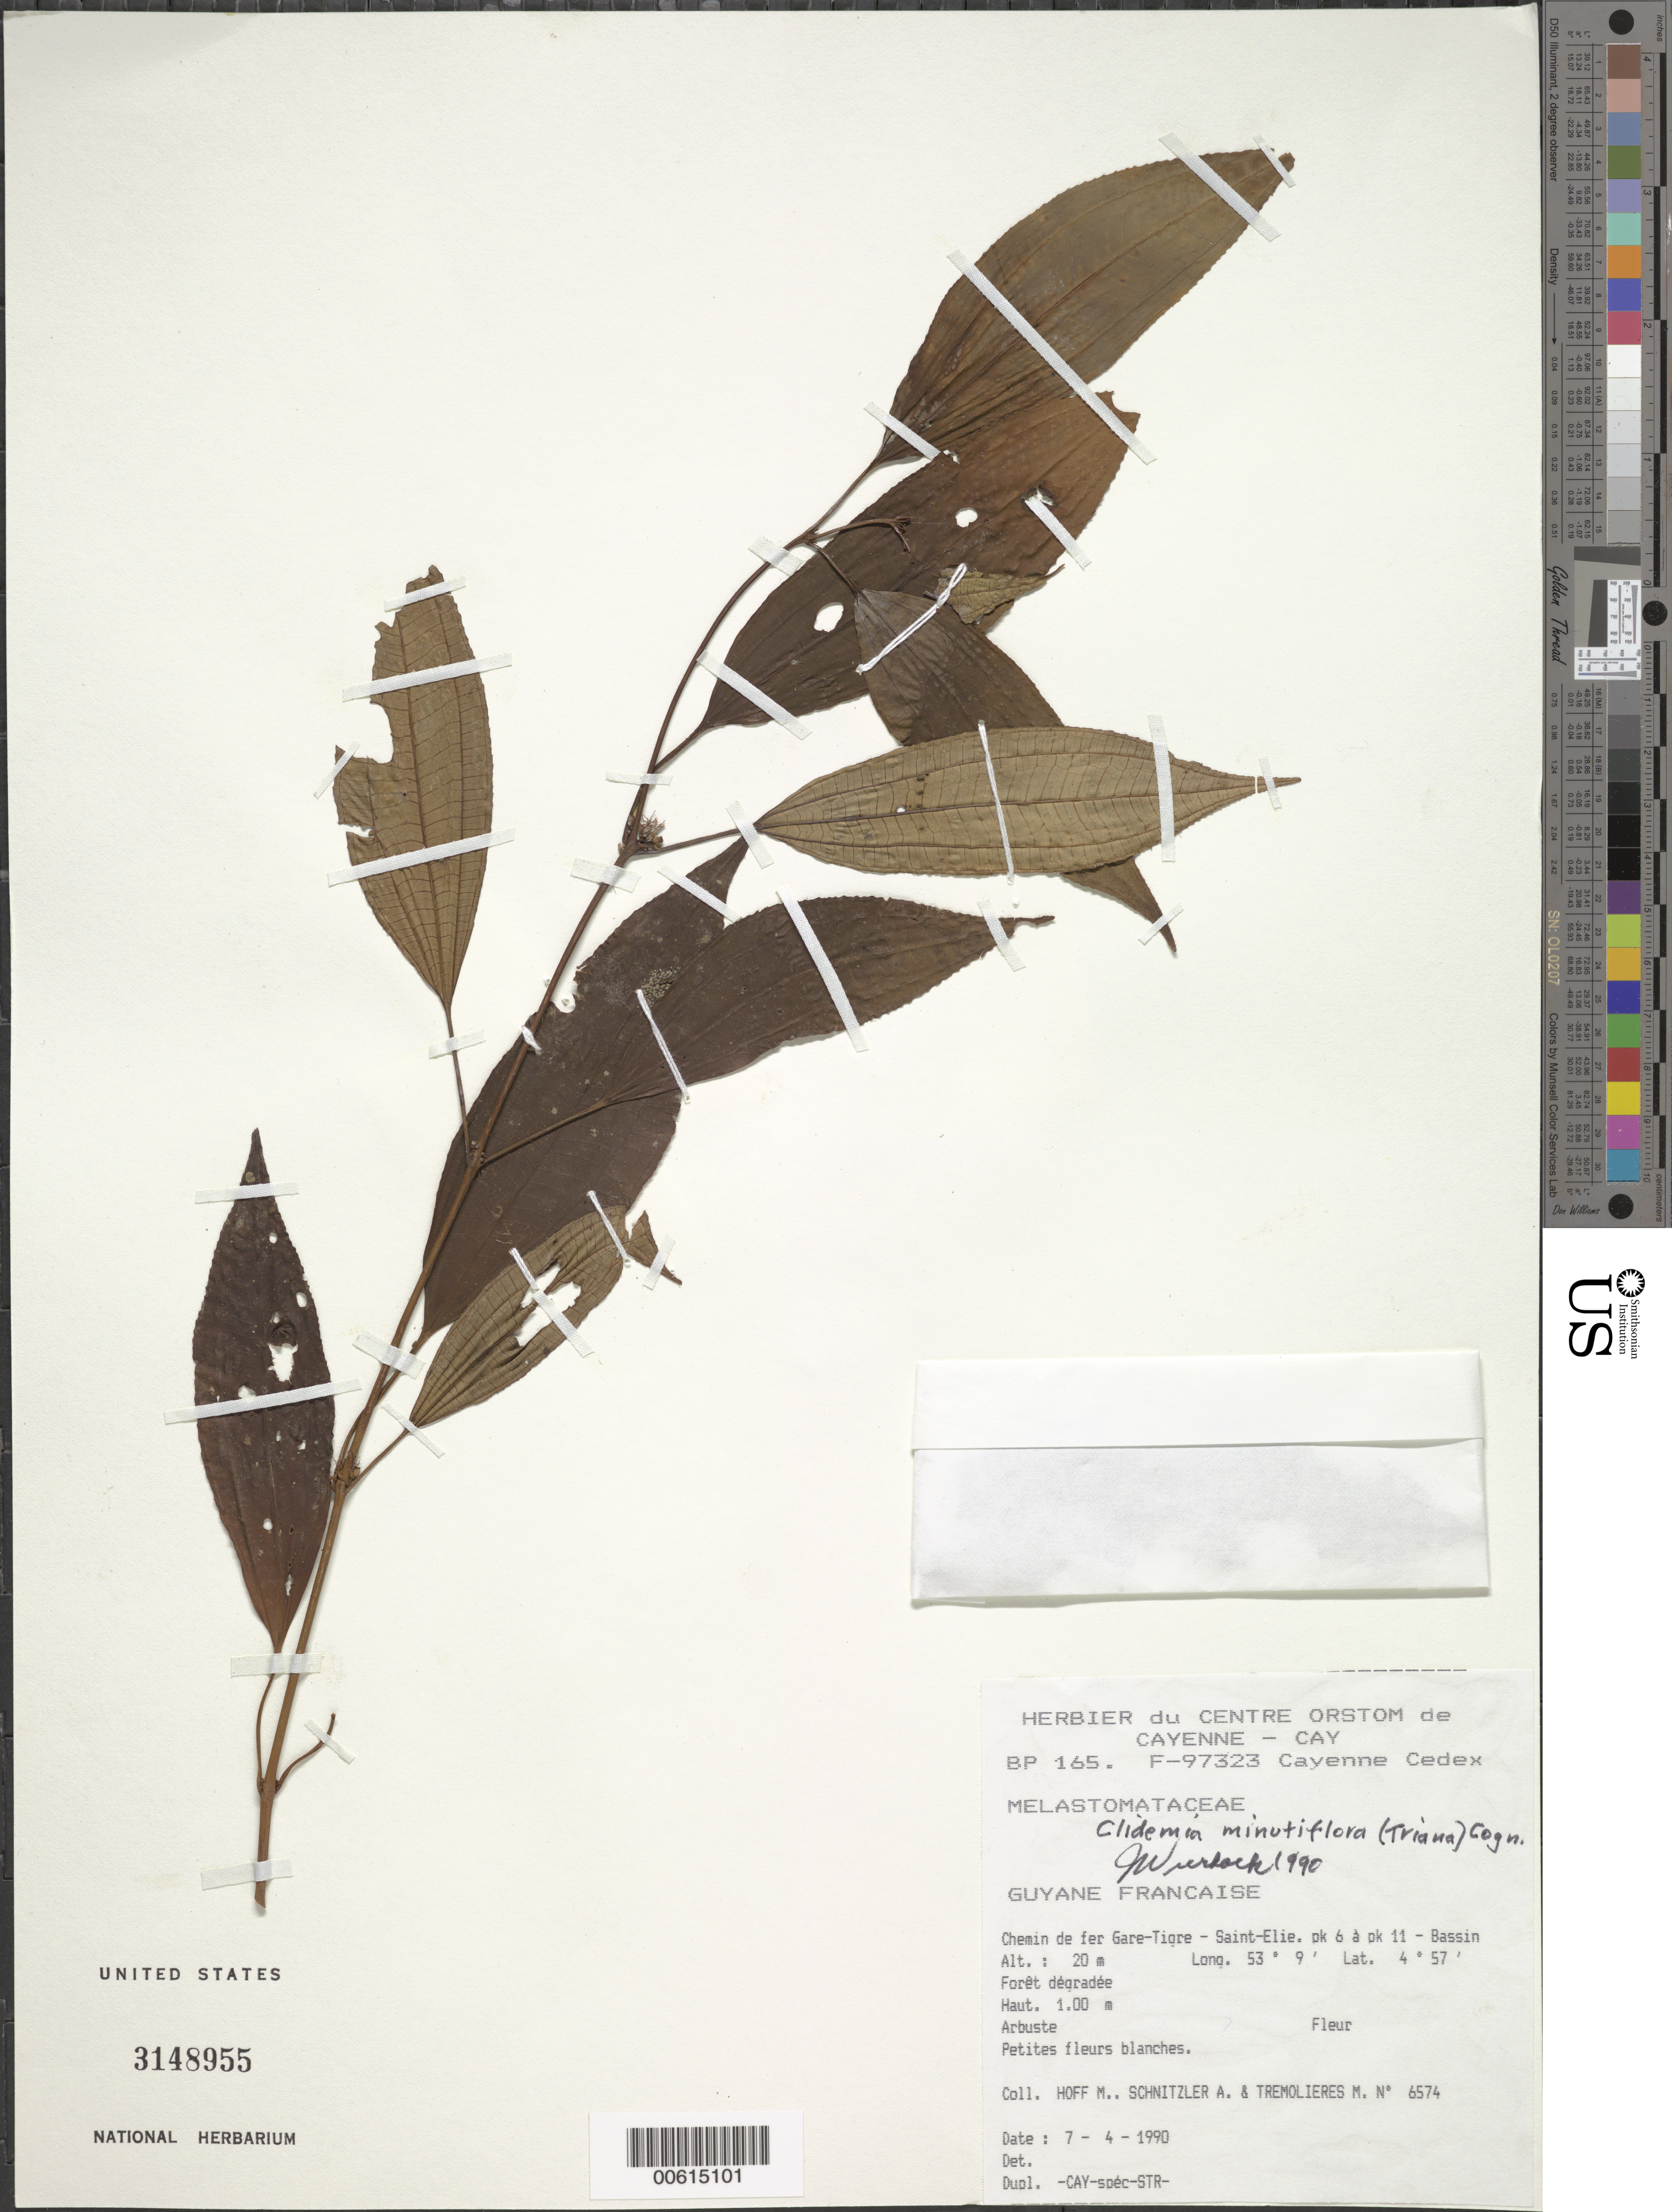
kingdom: Plantae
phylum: Tracheophyta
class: Magnoliopsida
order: Myrtales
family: Melastomataceae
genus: Clidemia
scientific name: Clidemia minutiflora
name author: (Triana) Cogn.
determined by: Wurdack, John J., (US), US (UNITED STATES)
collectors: M. Hoff, A. Schnitzler & M. Tremolieres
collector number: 6574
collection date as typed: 7-Apr-90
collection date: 1990-04-07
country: French Guiana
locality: St. Élie, Chemin de fer Gare-Tigre, pk 6-11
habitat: Foret degradee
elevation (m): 20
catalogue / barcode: US 3148955